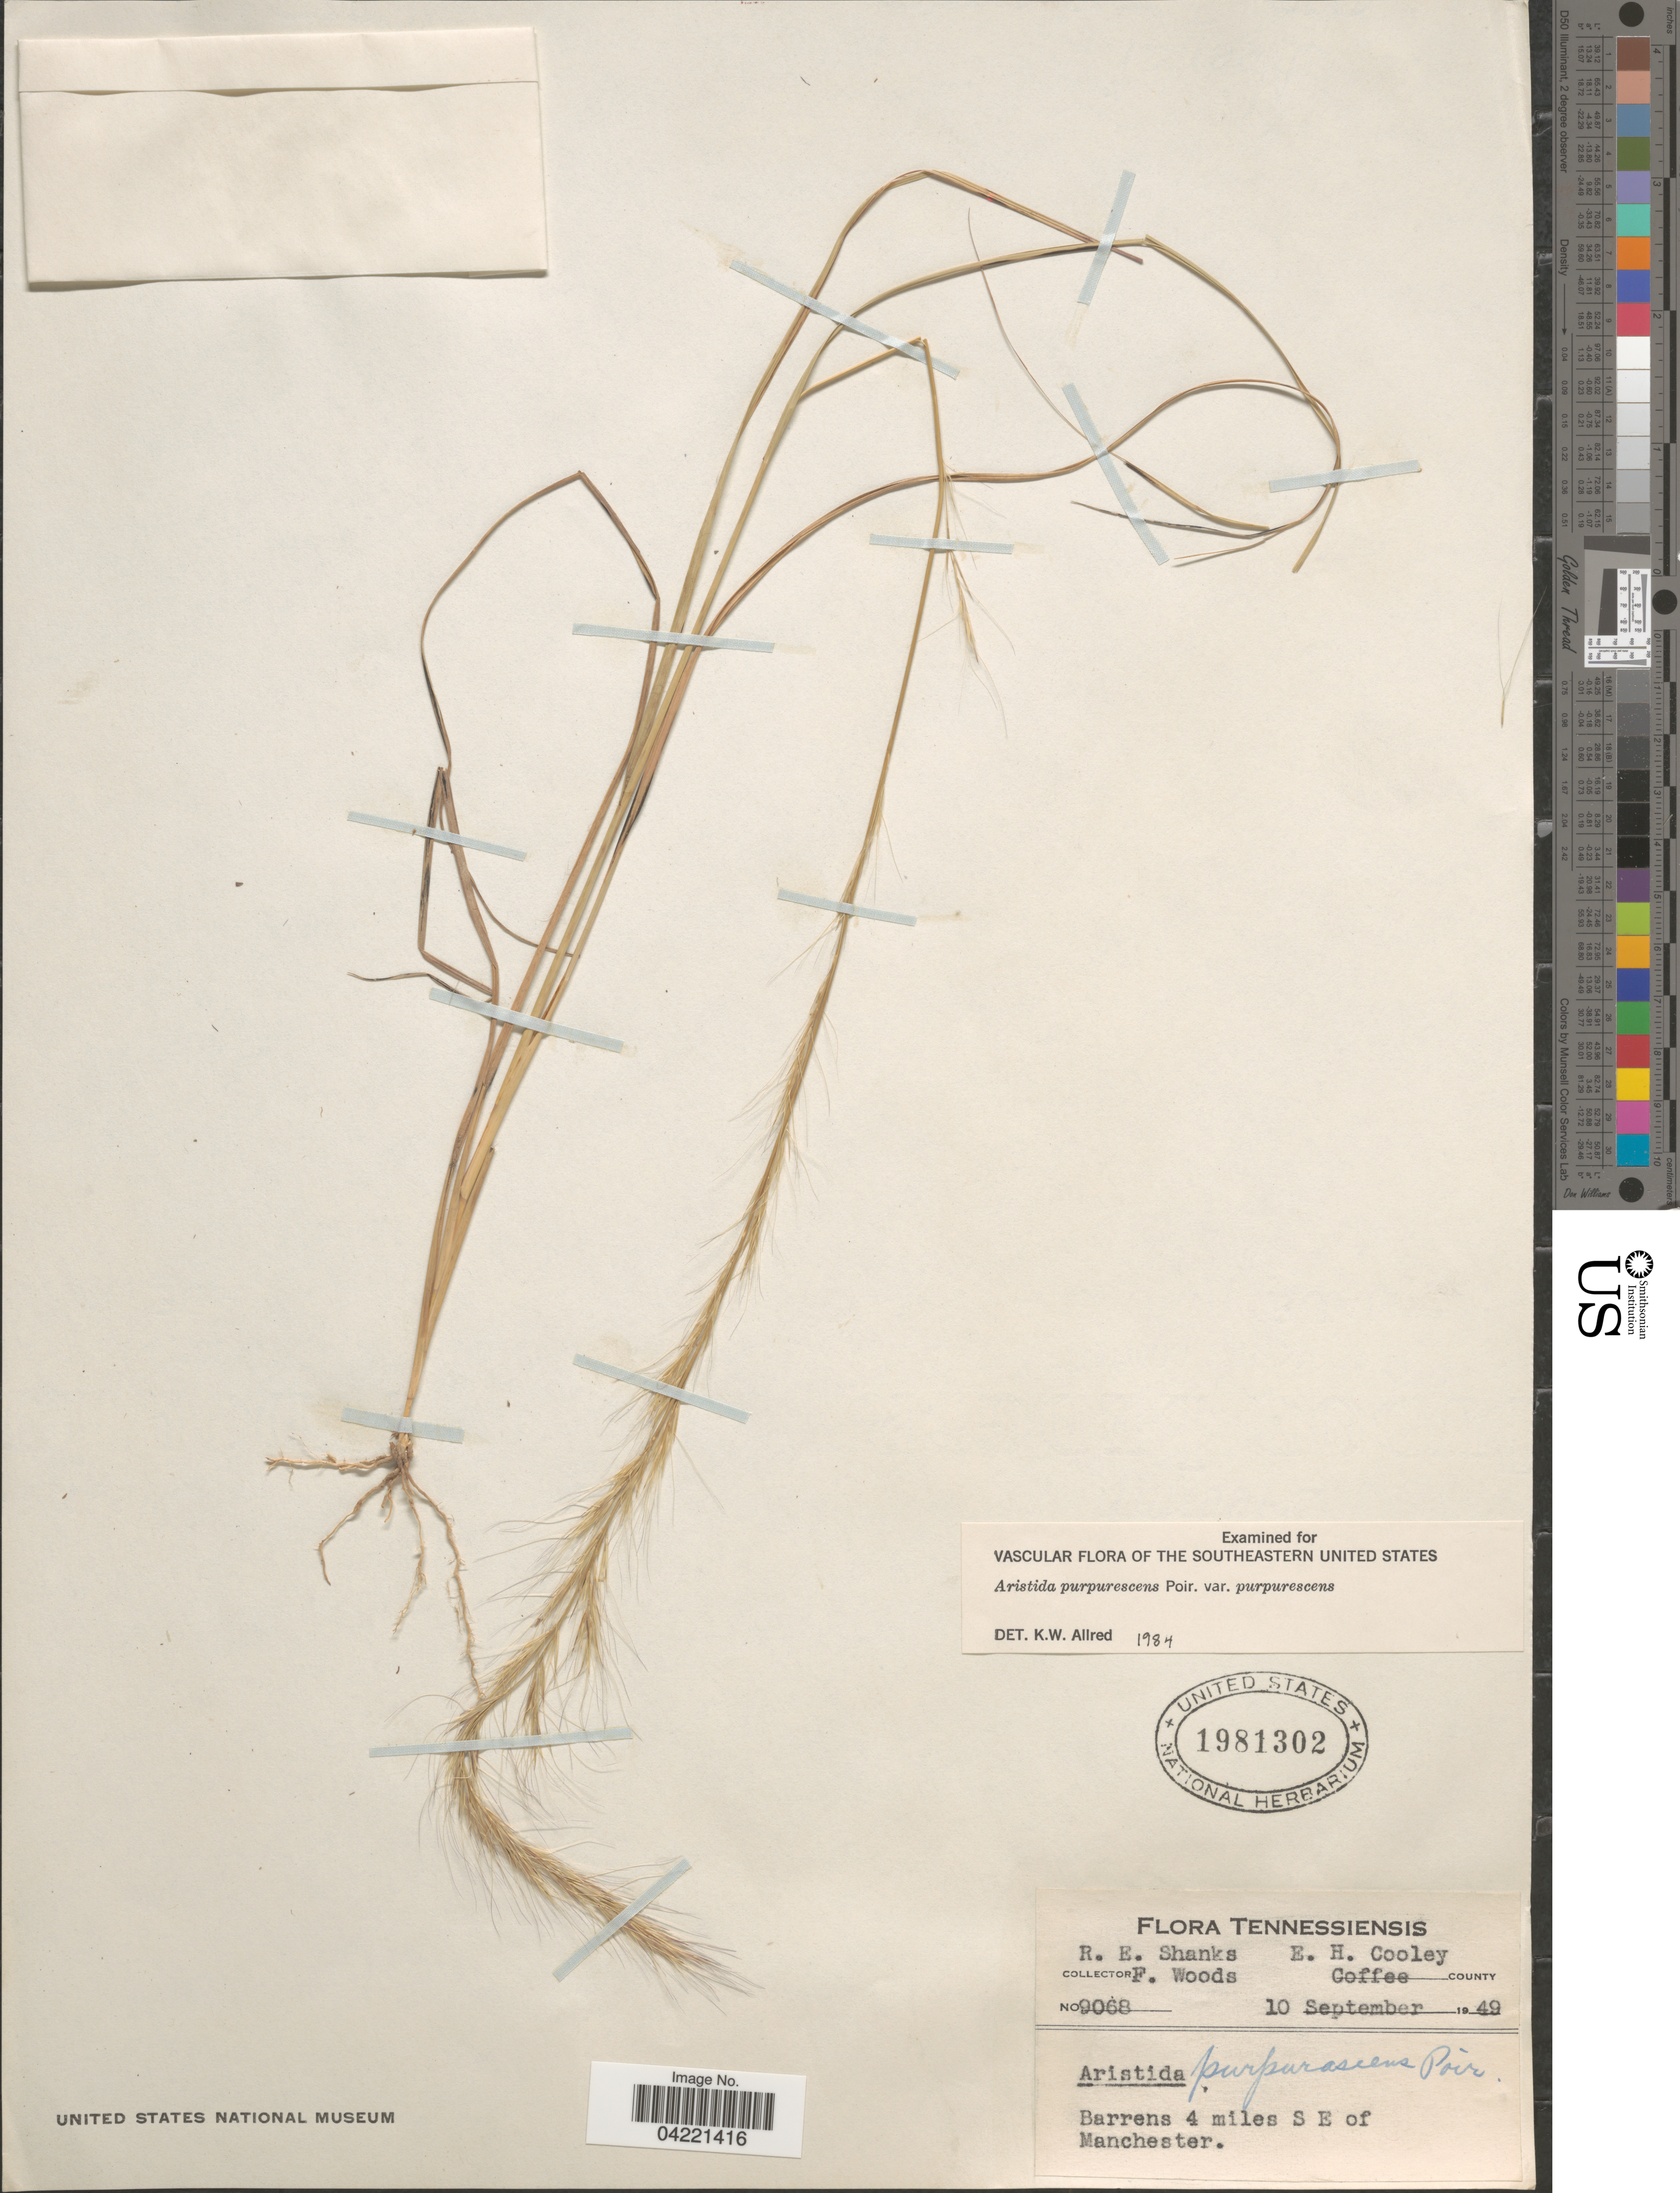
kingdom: Plantae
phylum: Tracheophyta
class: Liliopsida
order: Poales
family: Poaceae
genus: Aristida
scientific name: Aristida purpurascens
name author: Poir.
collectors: R. Shanks, E. H. Cooley & F. Woods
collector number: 9068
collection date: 1949-09-10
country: United States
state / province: Tennessee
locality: Coffee County. Barrens 4 miles S E of Manchester.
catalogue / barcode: US 1981302